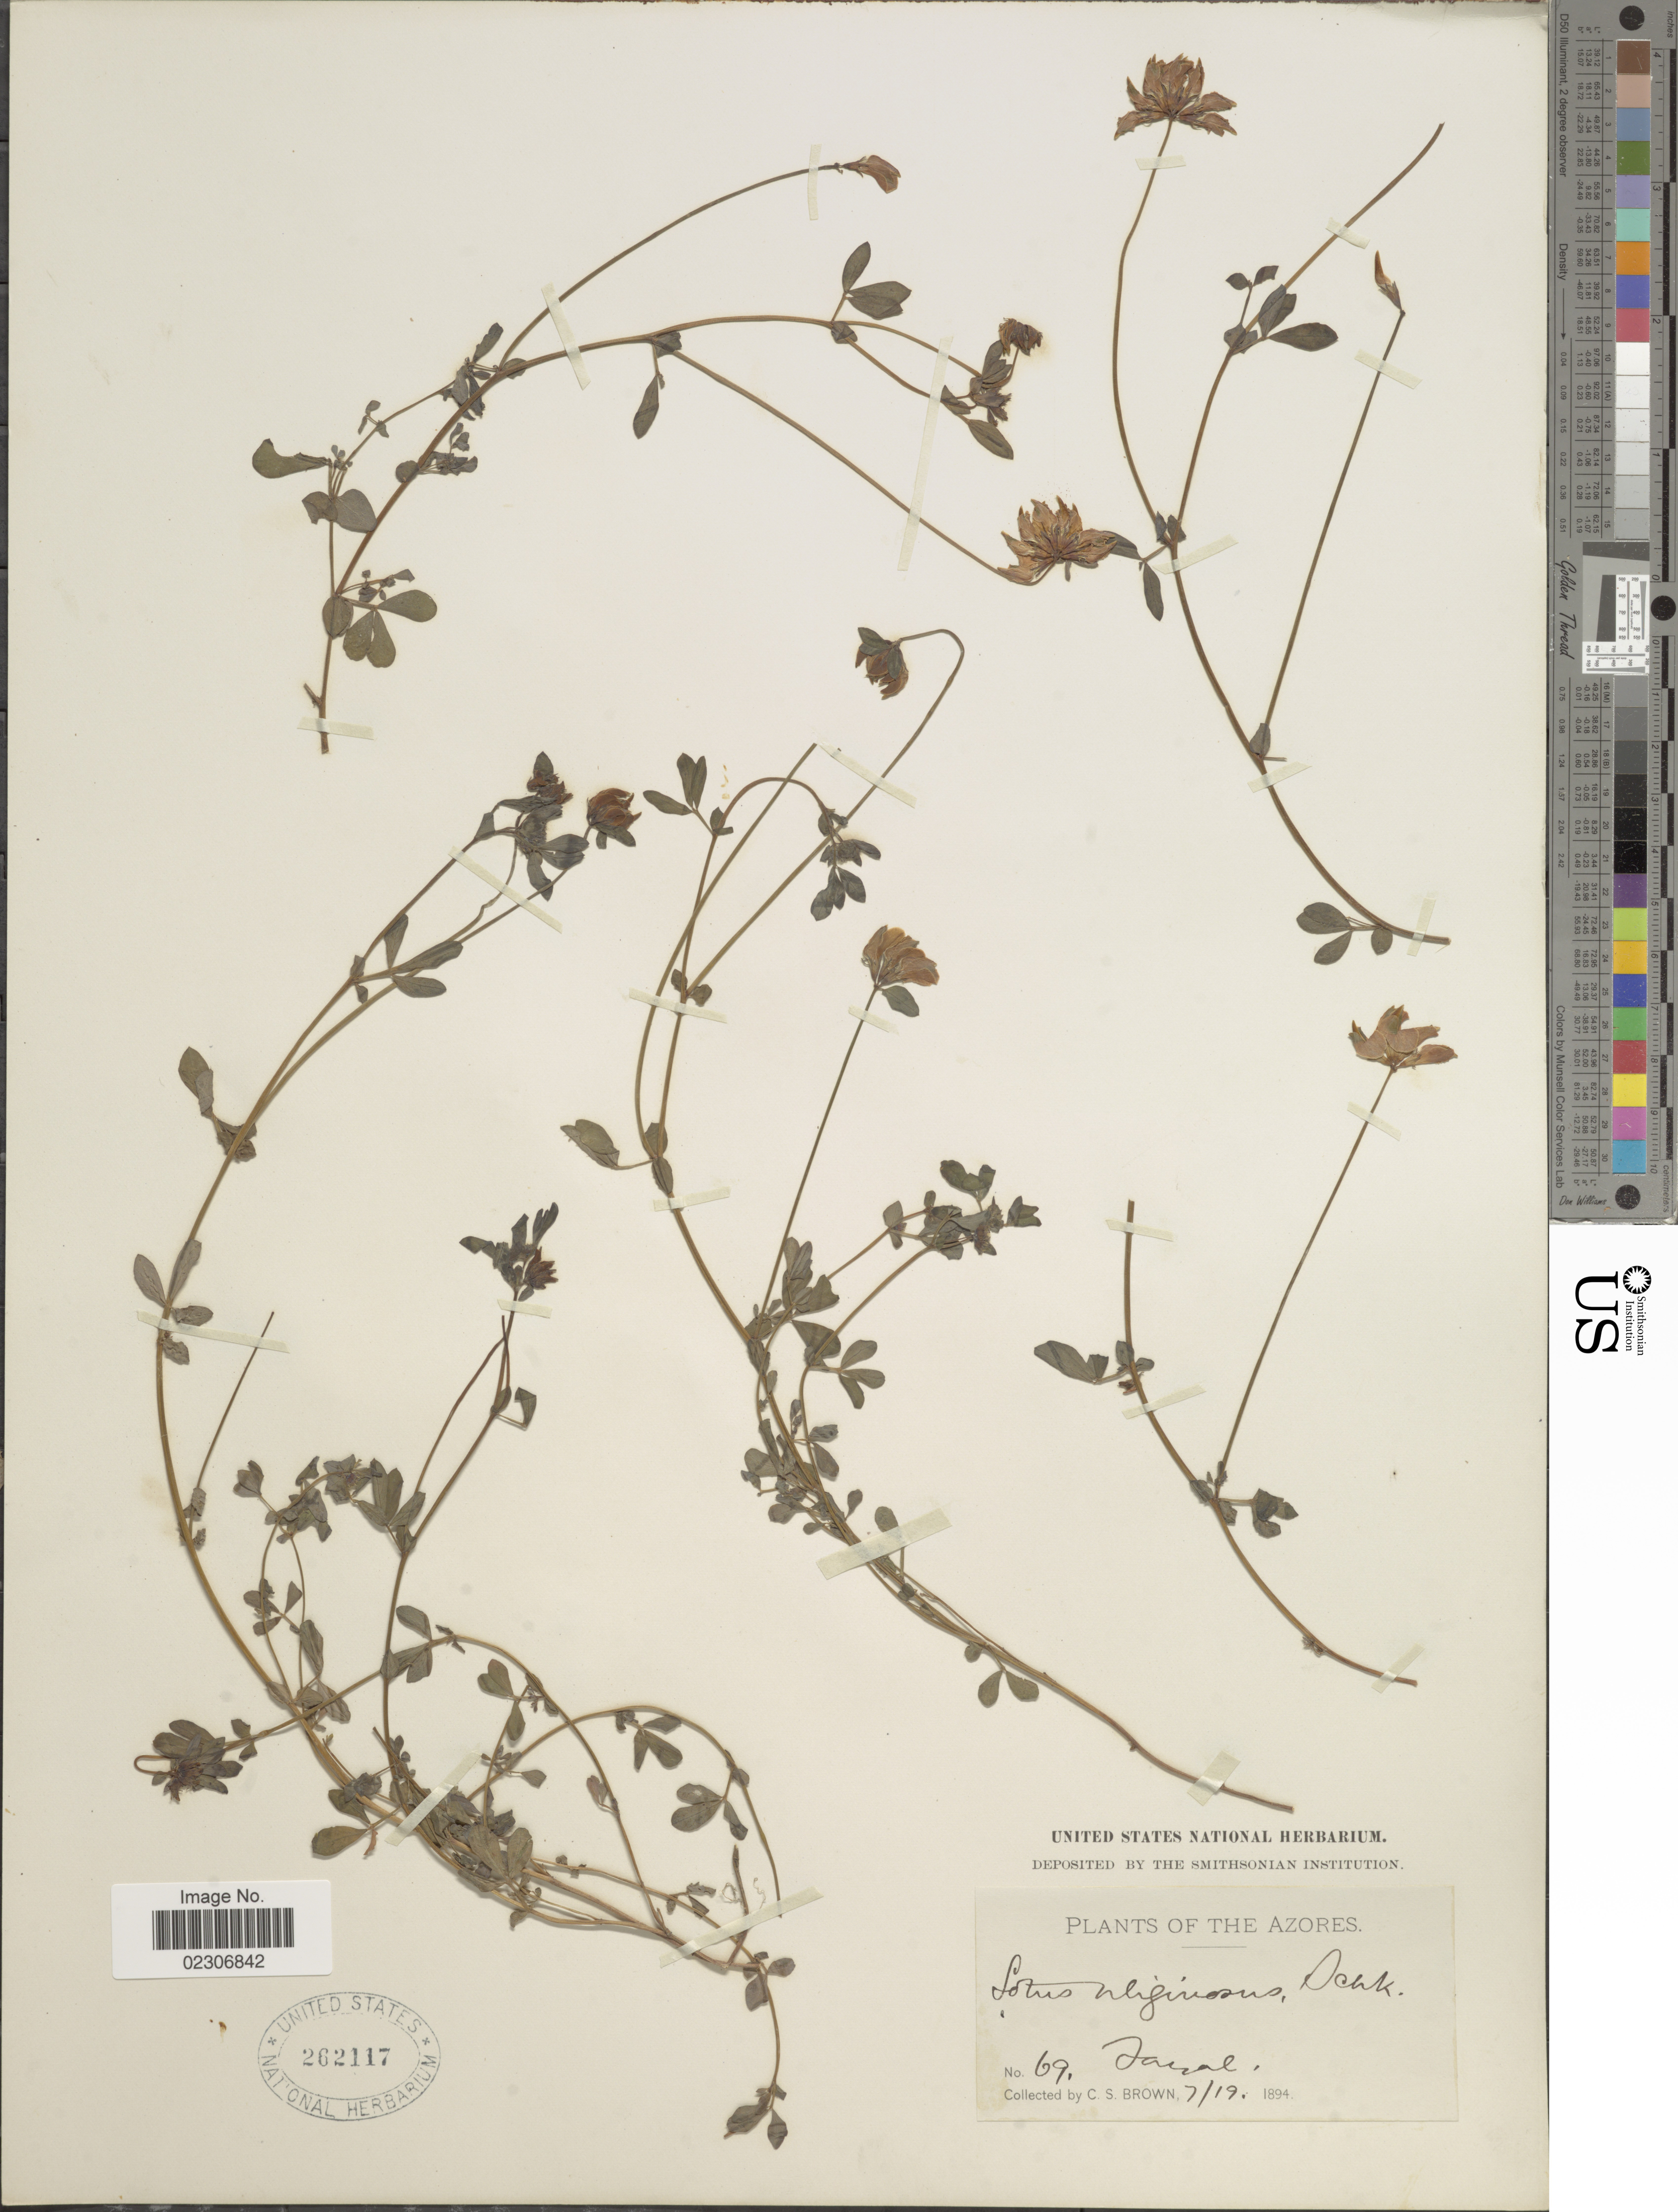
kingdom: Plantae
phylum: Tracheophyta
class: Magnoliopsida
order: Fabales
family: Fabaceae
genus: Lotus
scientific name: Lotus uliginosus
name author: Schkuhr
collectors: C. S. Brown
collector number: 69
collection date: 1894-07-19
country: Portugal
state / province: Azores (Aut. Reg.)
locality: Azores, Jayal [interpreted].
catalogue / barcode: US 262117